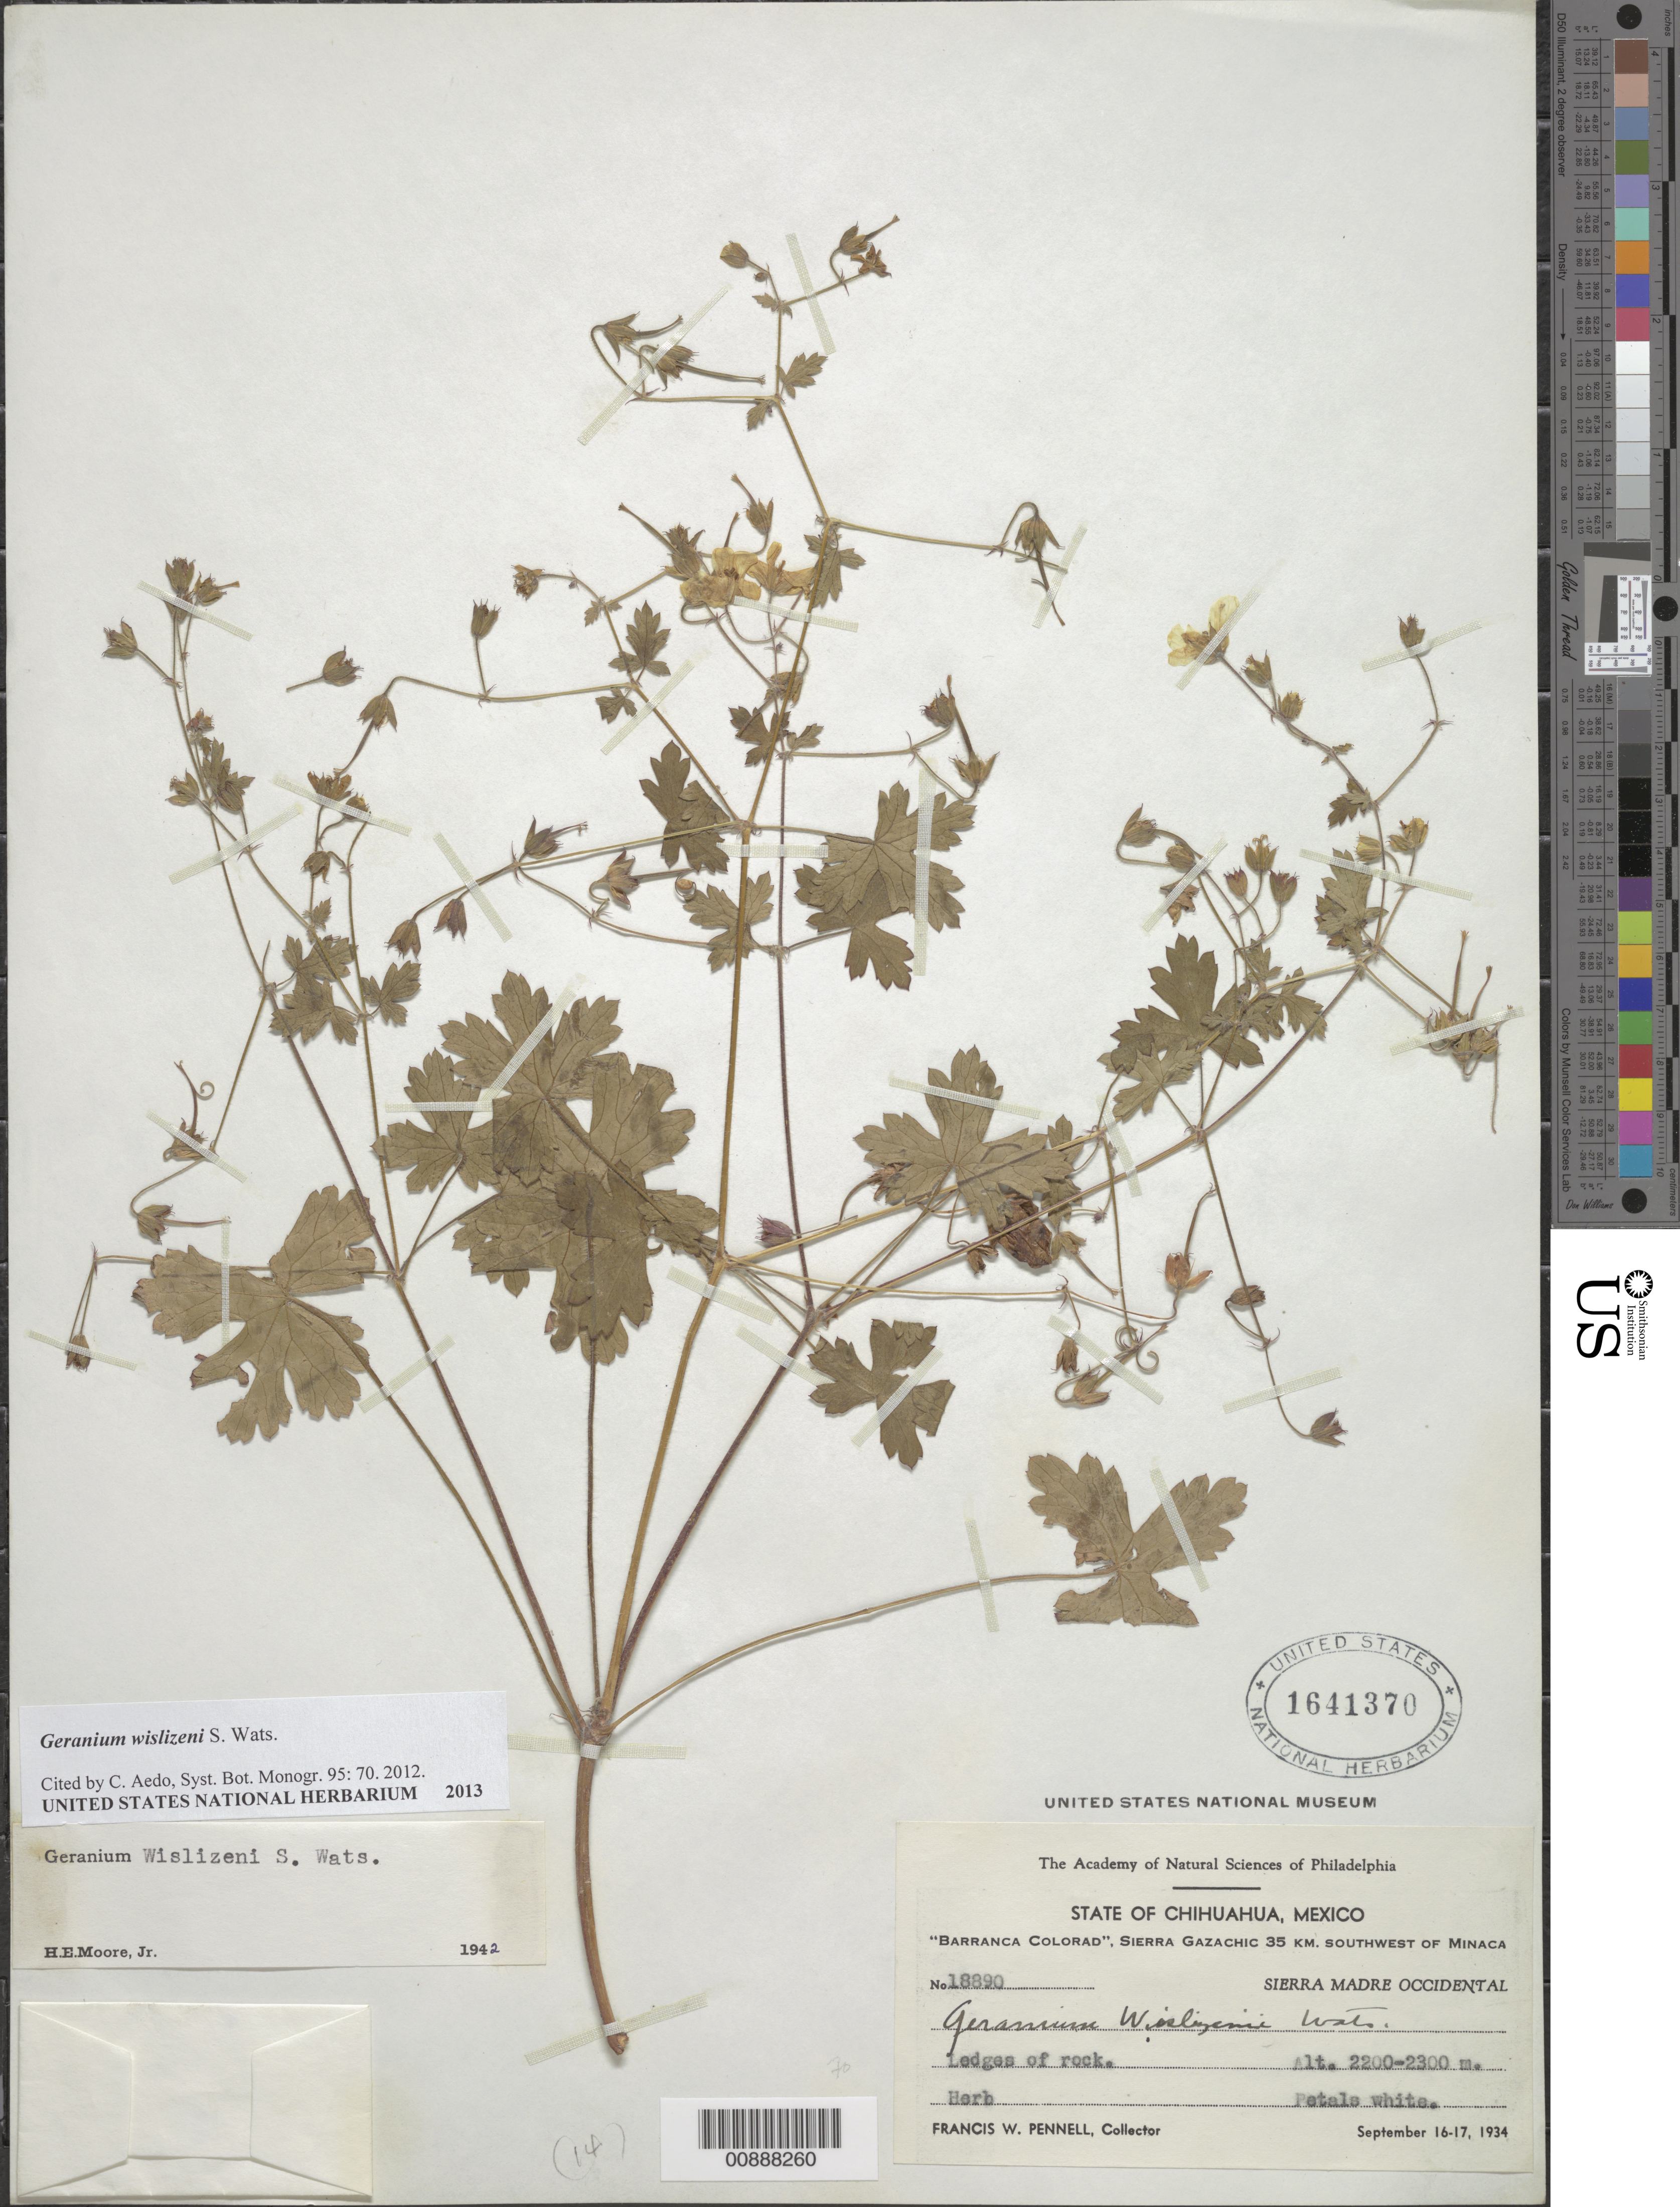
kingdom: Plantae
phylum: Tracheophyta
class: Magnoliopsida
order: Geraniales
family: Geraniaceae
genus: Geranium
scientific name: Geranium wislizeni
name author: S. Watson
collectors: F. W. Pennell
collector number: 18890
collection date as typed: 16 Sep 1934 to 17 Sep 1934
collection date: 1934-09-16/1934-09-17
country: Mexico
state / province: Chihuahua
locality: Barranca Colorad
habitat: Ledges of rock.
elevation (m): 2300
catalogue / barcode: US 1641370